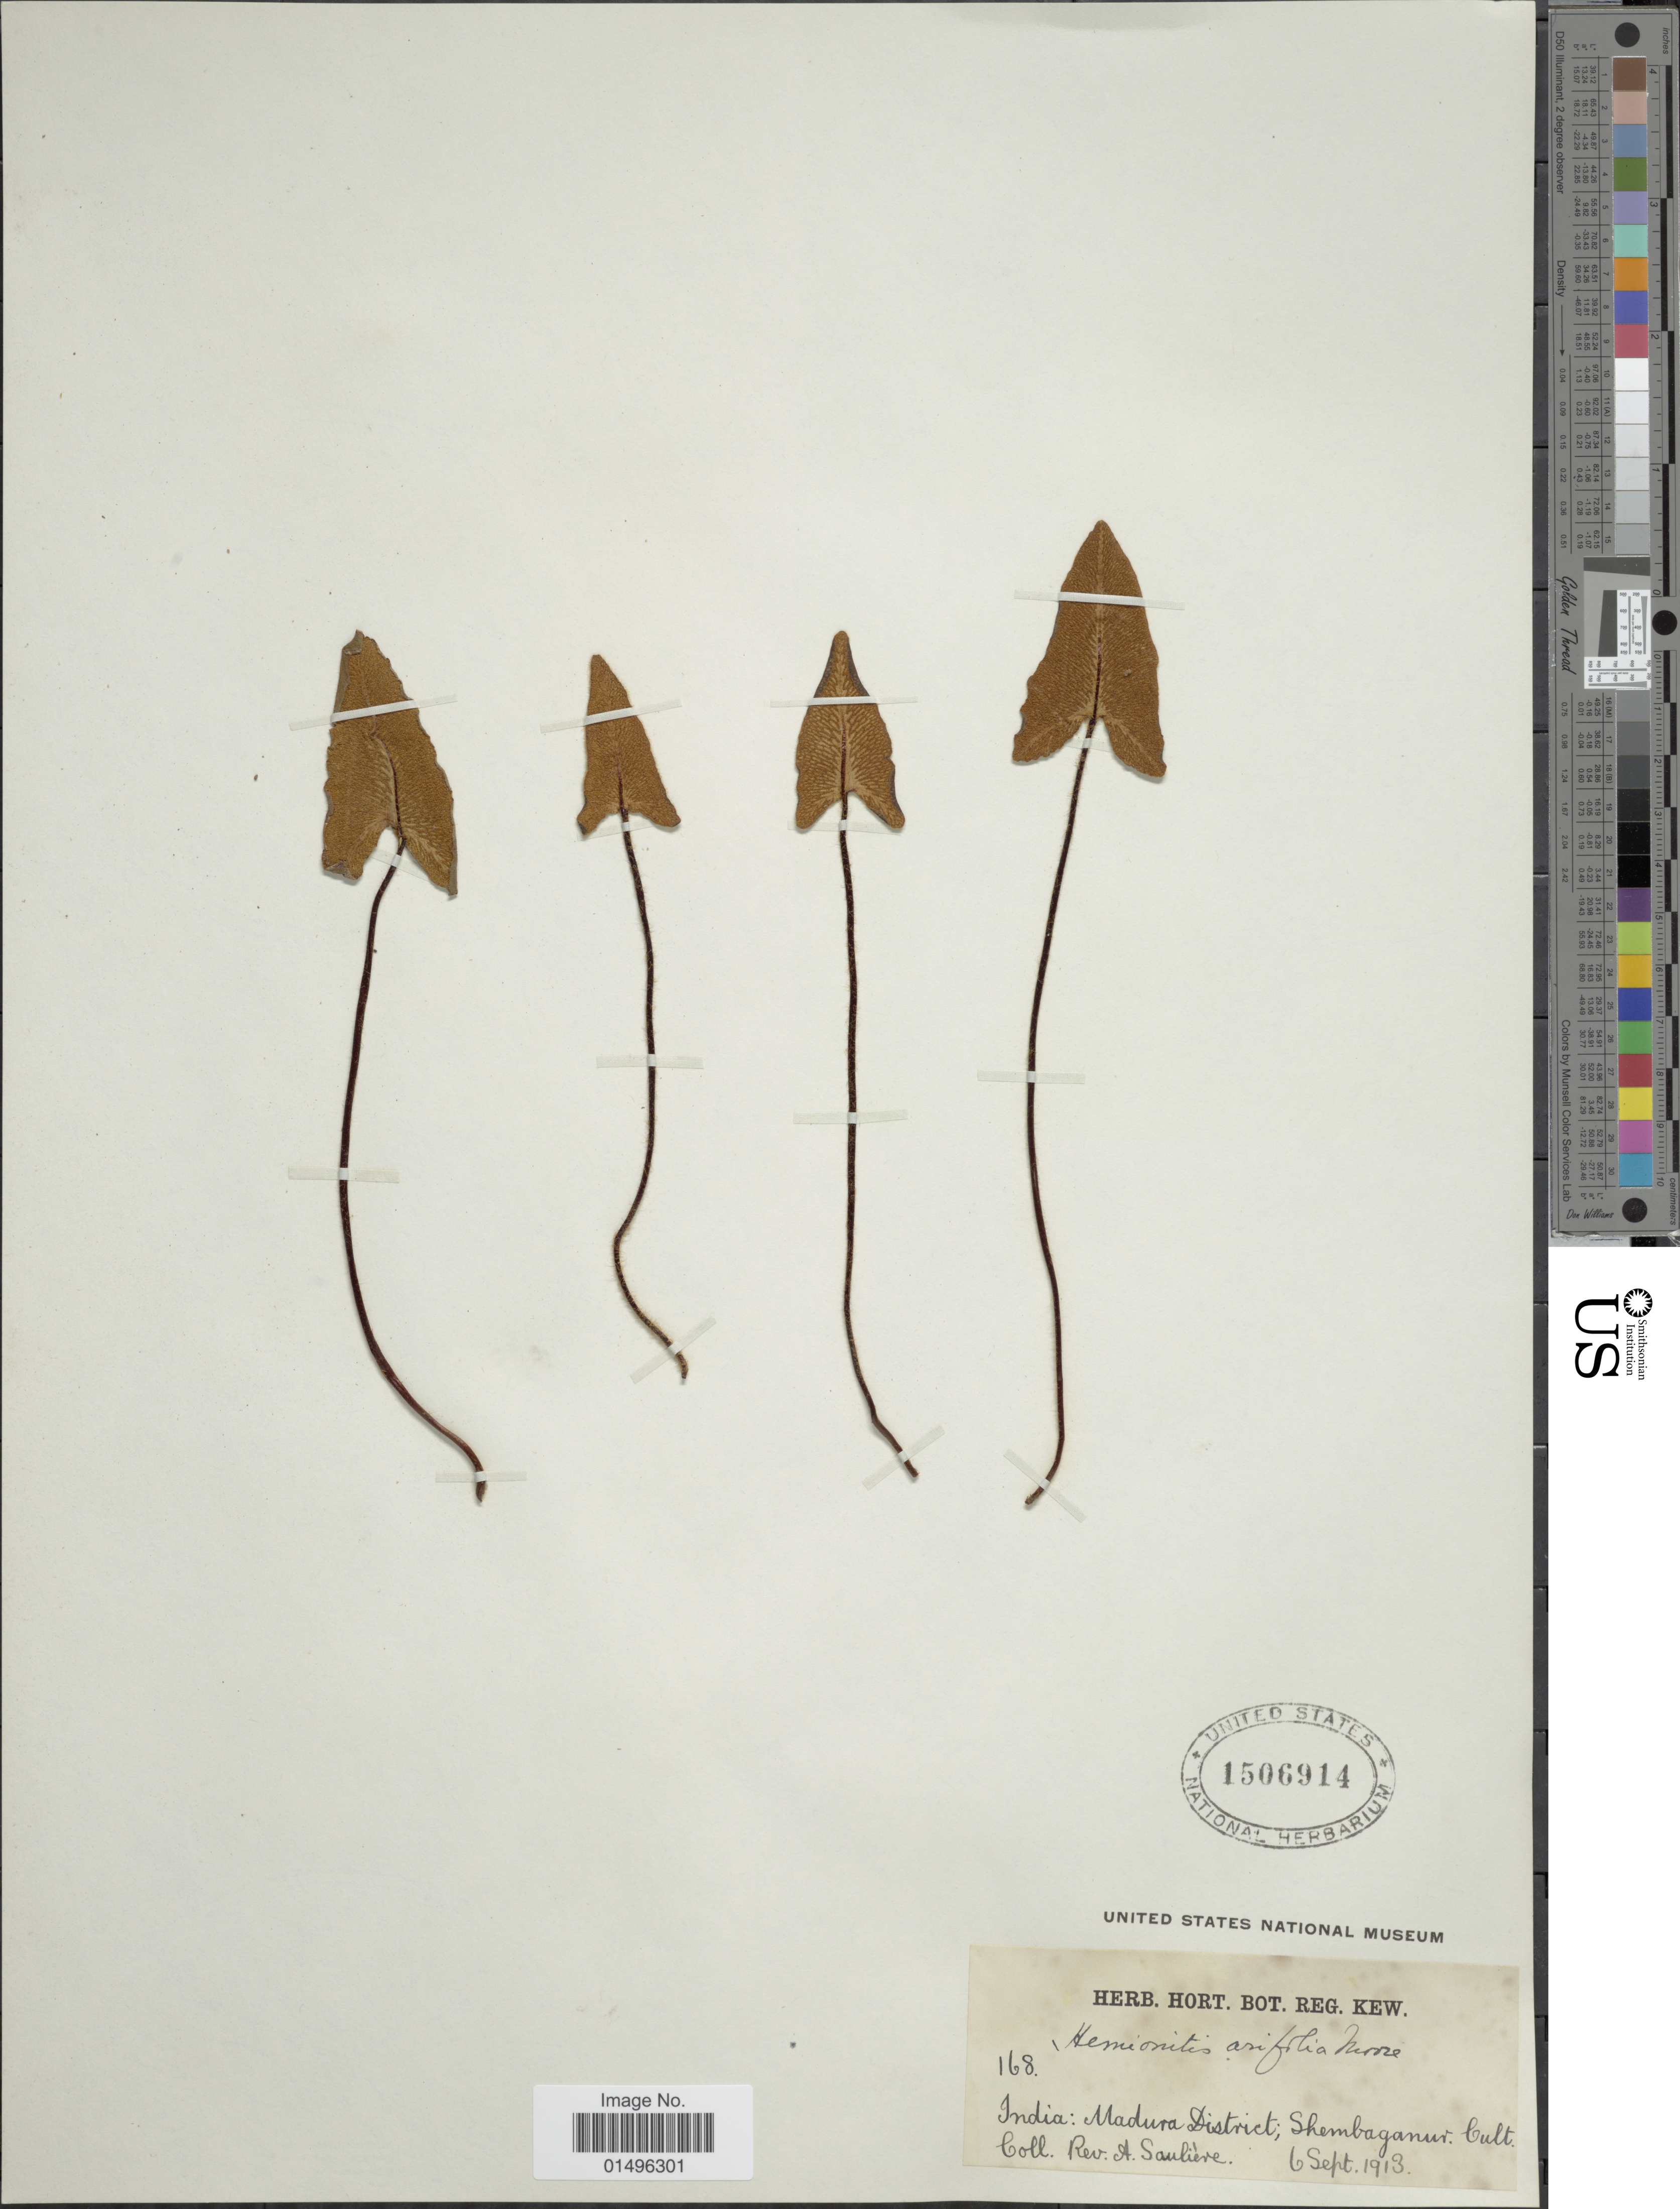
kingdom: Plantae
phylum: Tracheophyta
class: Polypodiopsida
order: Polypodiales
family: Pteridaceae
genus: Parahemionitis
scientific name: Parahemionitis cordata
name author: (Roxb. ex Hook. & Grev.) Fraser-Jenk.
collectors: A. Sauliere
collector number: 168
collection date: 1913-09-06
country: India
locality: India: Madura District; Shembaganur.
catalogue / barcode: US 1506914